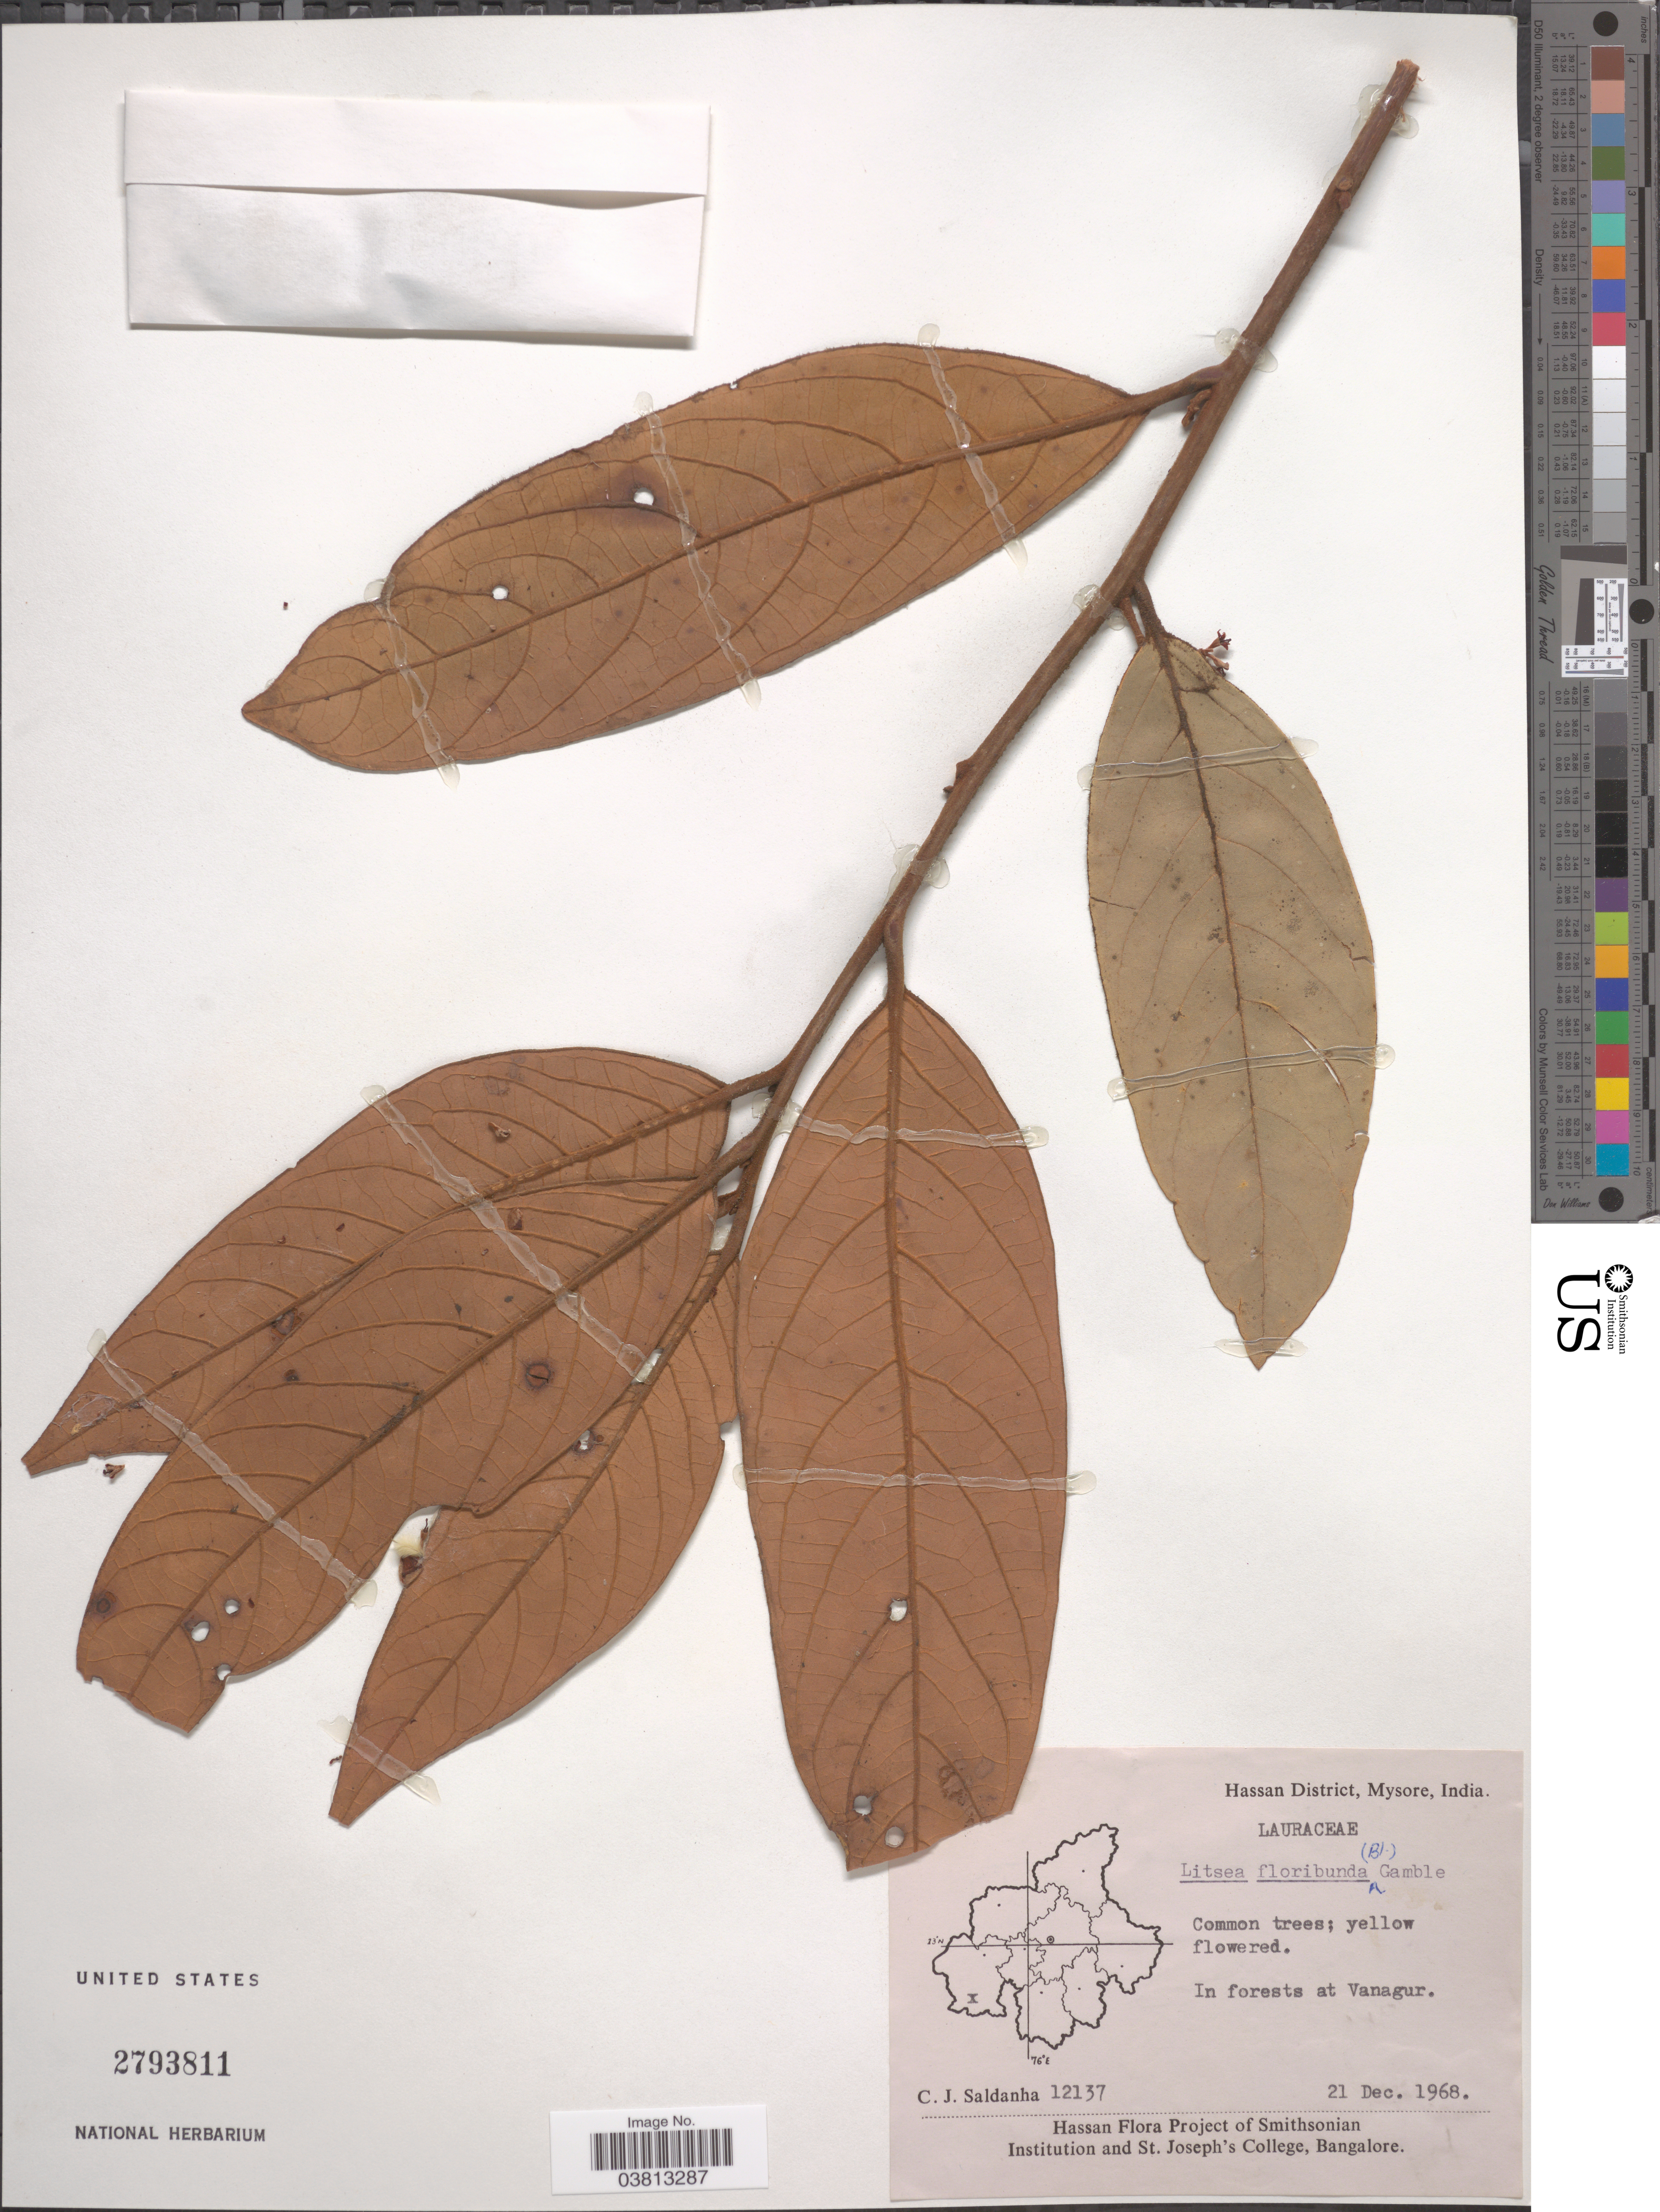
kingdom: Plantae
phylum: Tracheophyta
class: Magnoliopsida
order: Laurales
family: Lauraceae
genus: Litsea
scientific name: Litsea floribunda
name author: Gamble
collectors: C. J. Saldanha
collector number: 12137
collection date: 1968-12-21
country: India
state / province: Karnataka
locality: Hassan District, Mysore. In forests at Vanagur.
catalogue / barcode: US 2793811